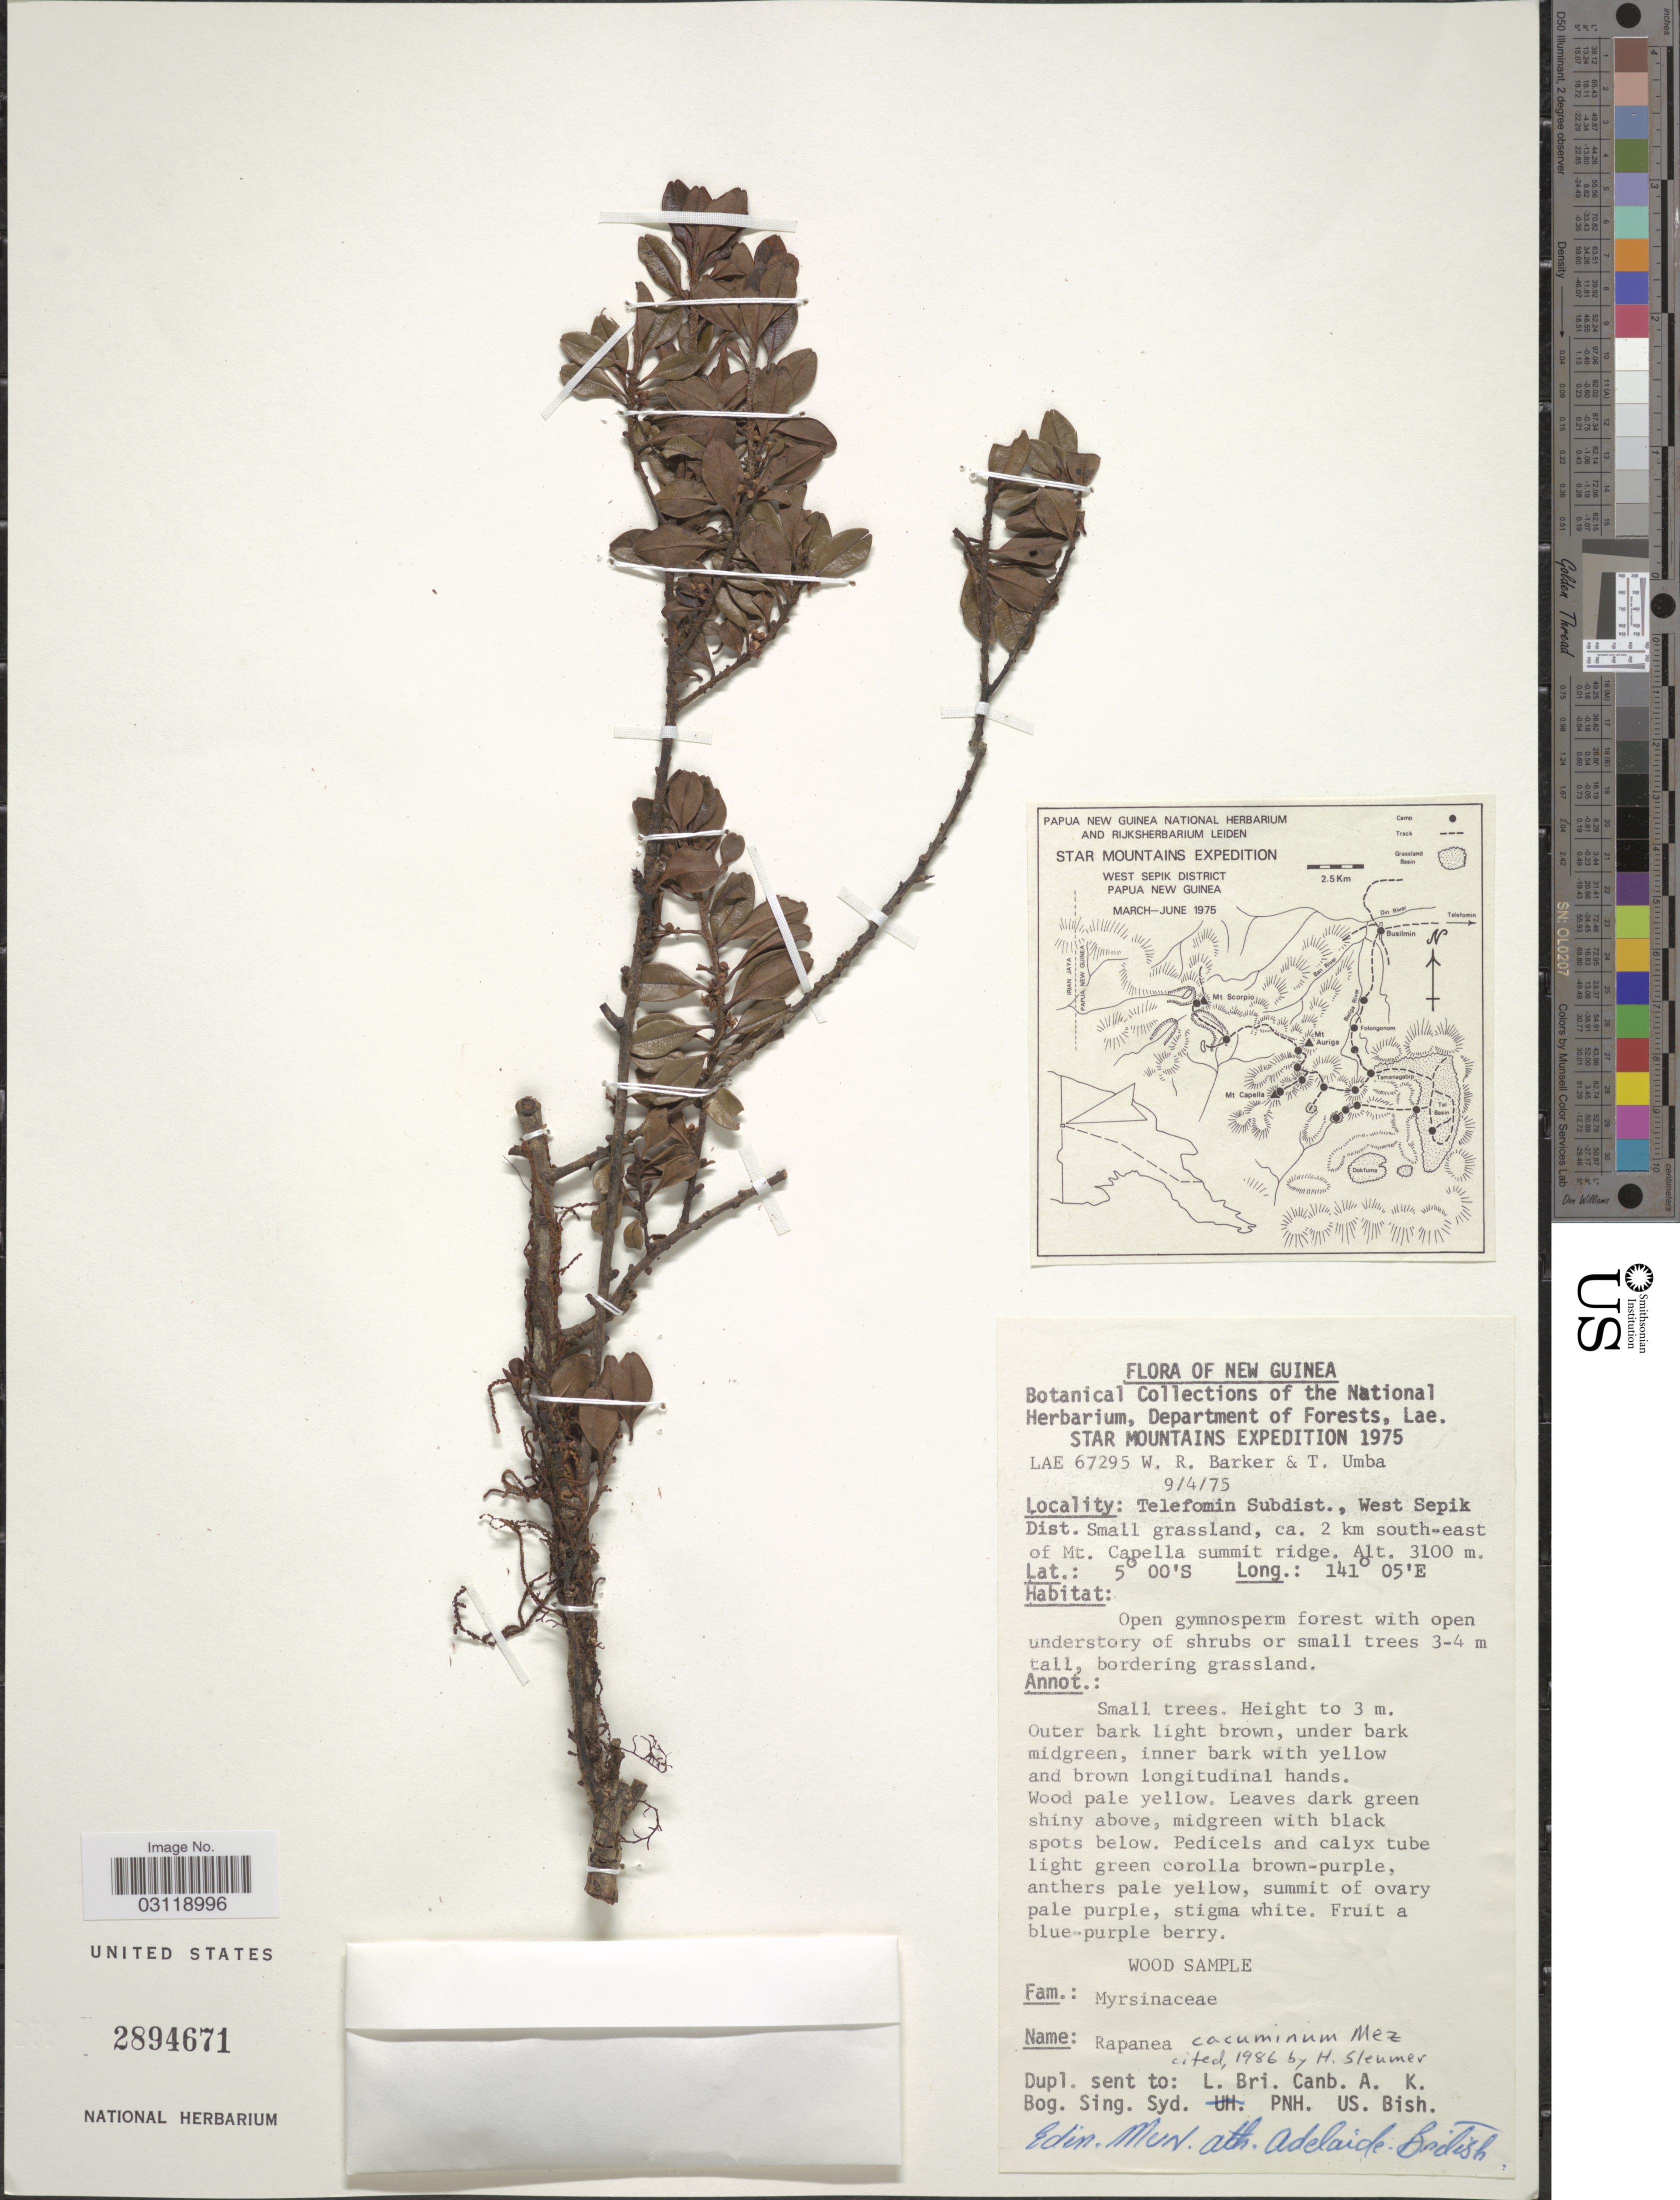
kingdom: Plantae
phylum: Tracheophyta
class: Magnoliopsida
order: Ericales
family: Primulaceae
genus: Rapanea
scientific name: Rapanea cacuminum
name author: Mez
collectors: W. R. Barker & T. Umba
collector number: LAE67295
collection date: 1975-04-09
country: Papua New Guinea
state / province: Sandaun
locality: New Guinea. Telefomin Subdist., West Sepik Dist. Small grassland, ca. 2 km south-east of Mt. Capella summit ridge. Star mountains.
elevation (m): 3100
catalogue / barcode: US 2894671